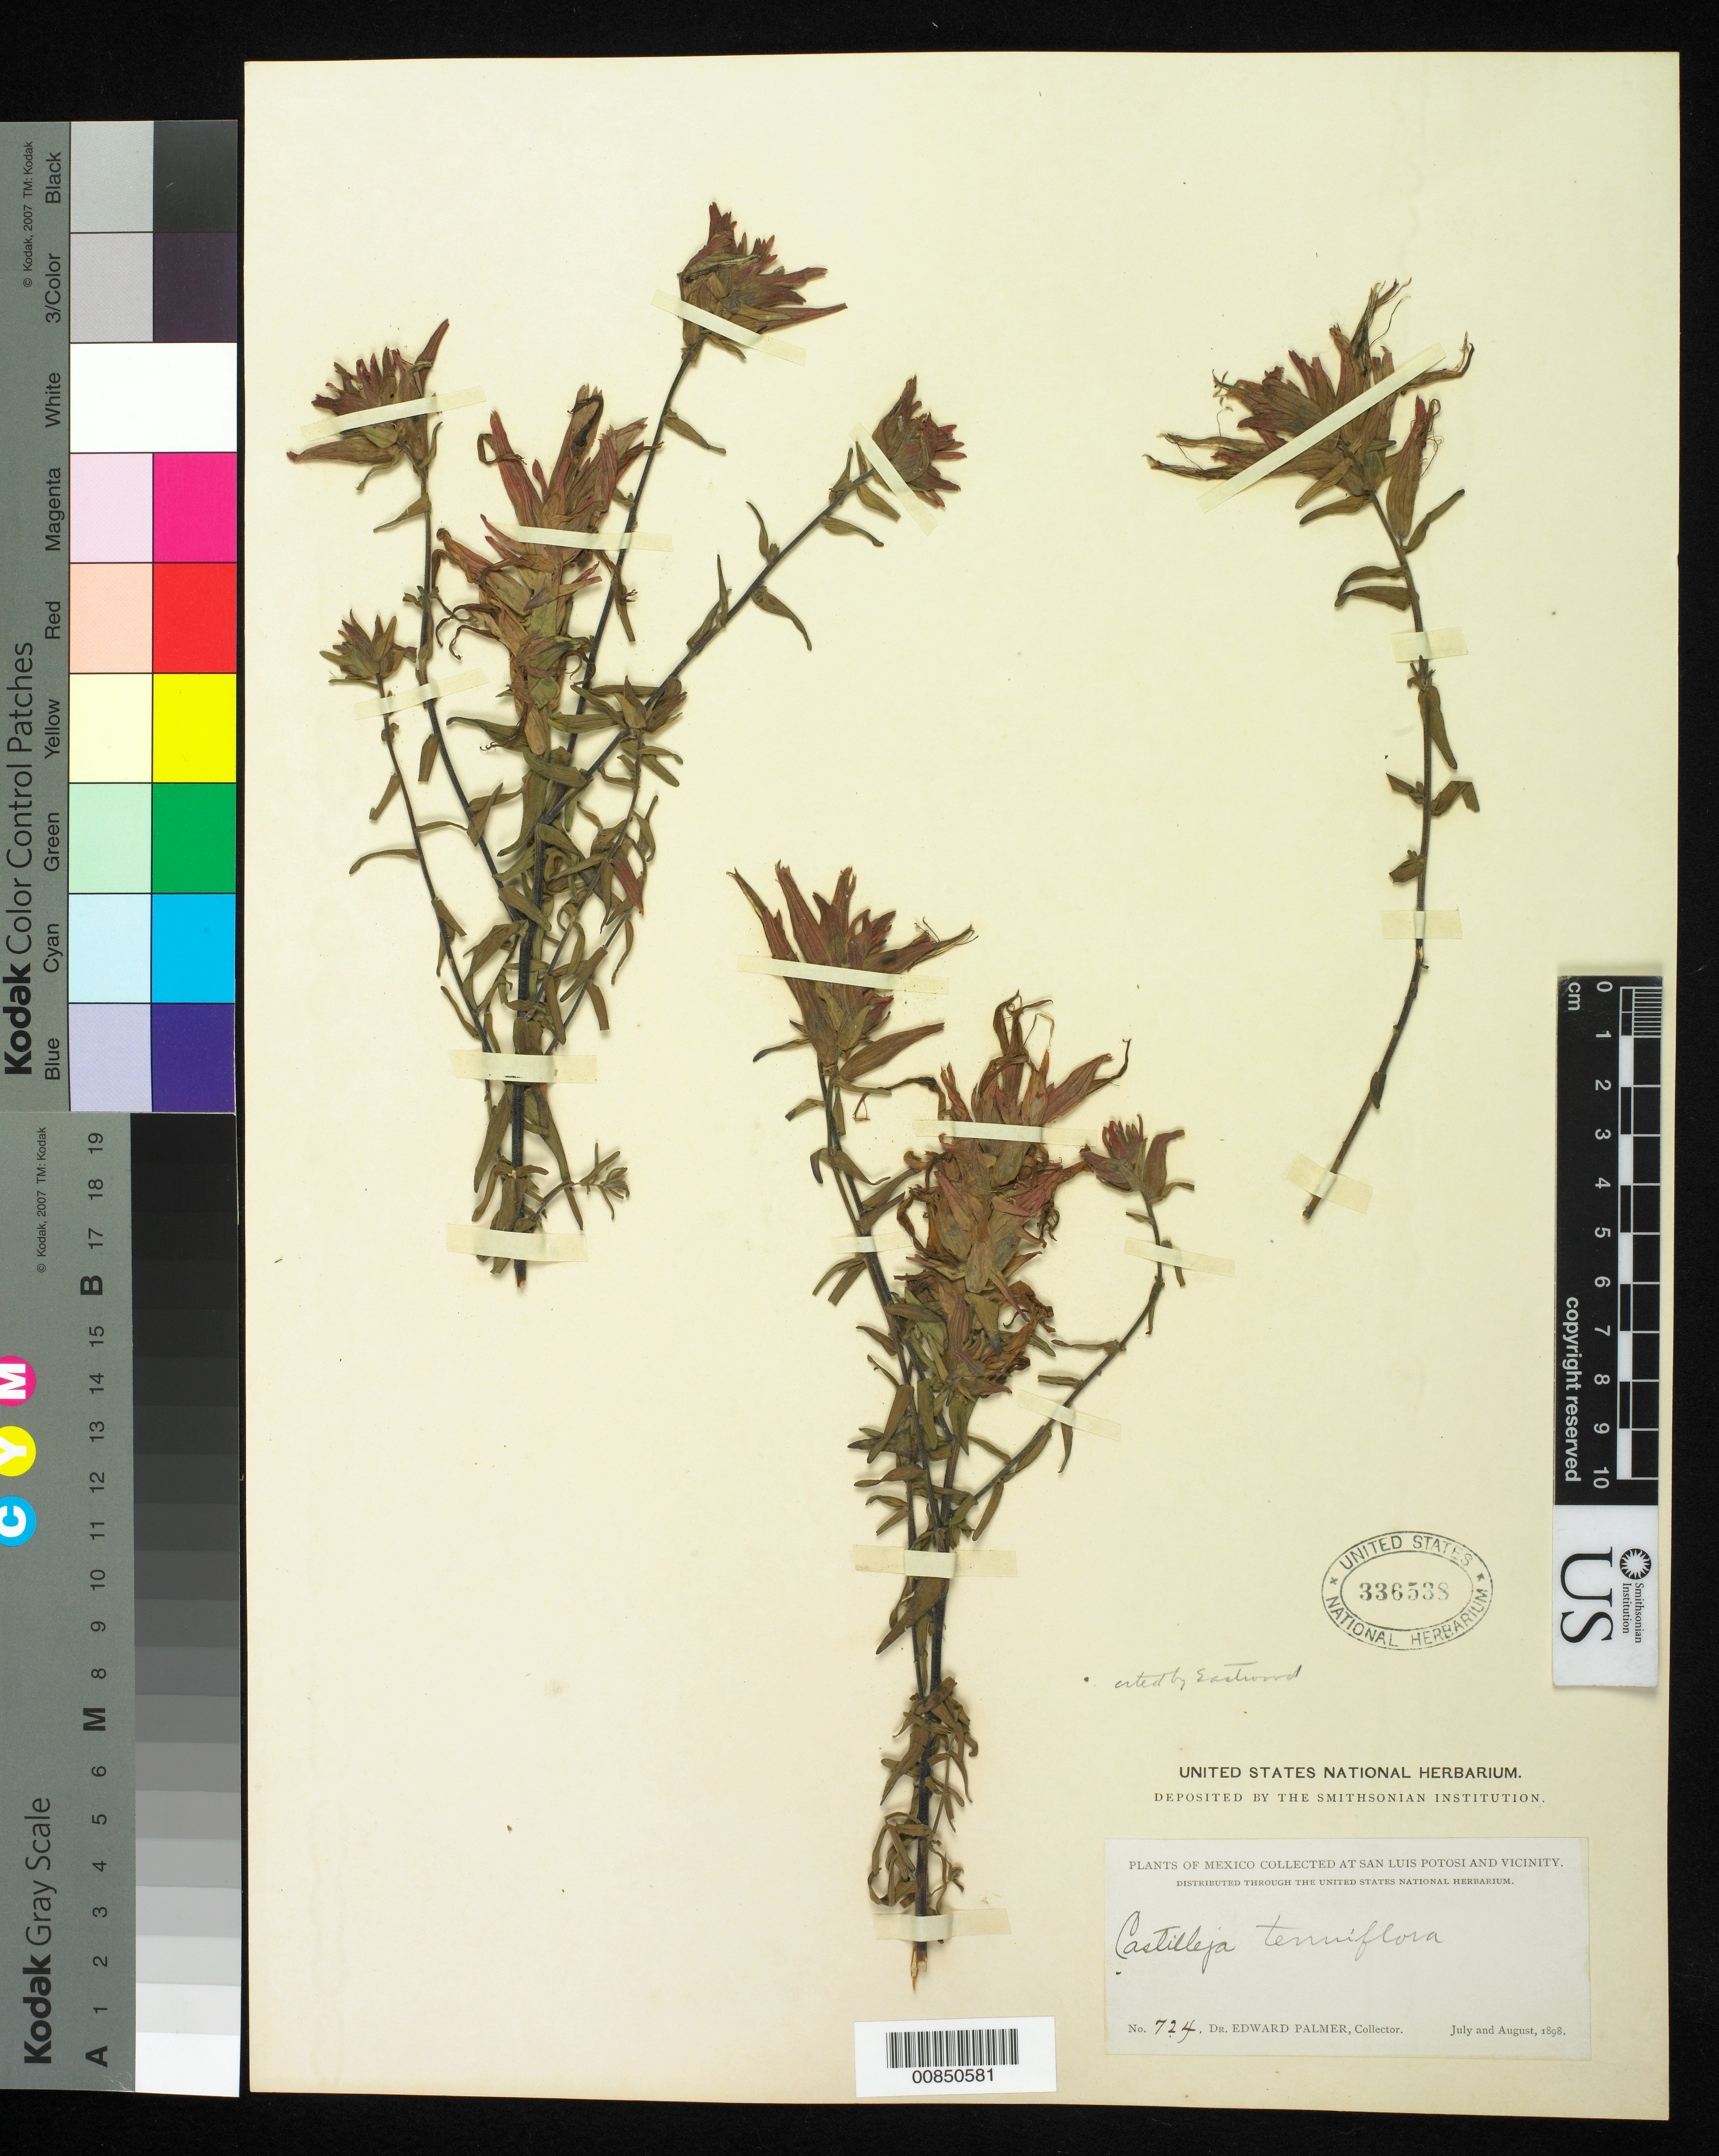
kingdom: Plantae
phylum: Tracheophyta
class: Magnoliopsida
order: Lamiales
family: Orobanchaceae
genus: Castilleja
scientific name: Castilleja tenuiflora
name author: Benth.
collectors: E. Palmer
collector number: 724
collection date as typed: Jul 1898 to -- Aug 1898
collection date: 1898-07/1898-08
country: Mexico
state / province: San Luis Potosí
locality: San Luis Potosí and vicinity.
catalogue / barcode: US 336538